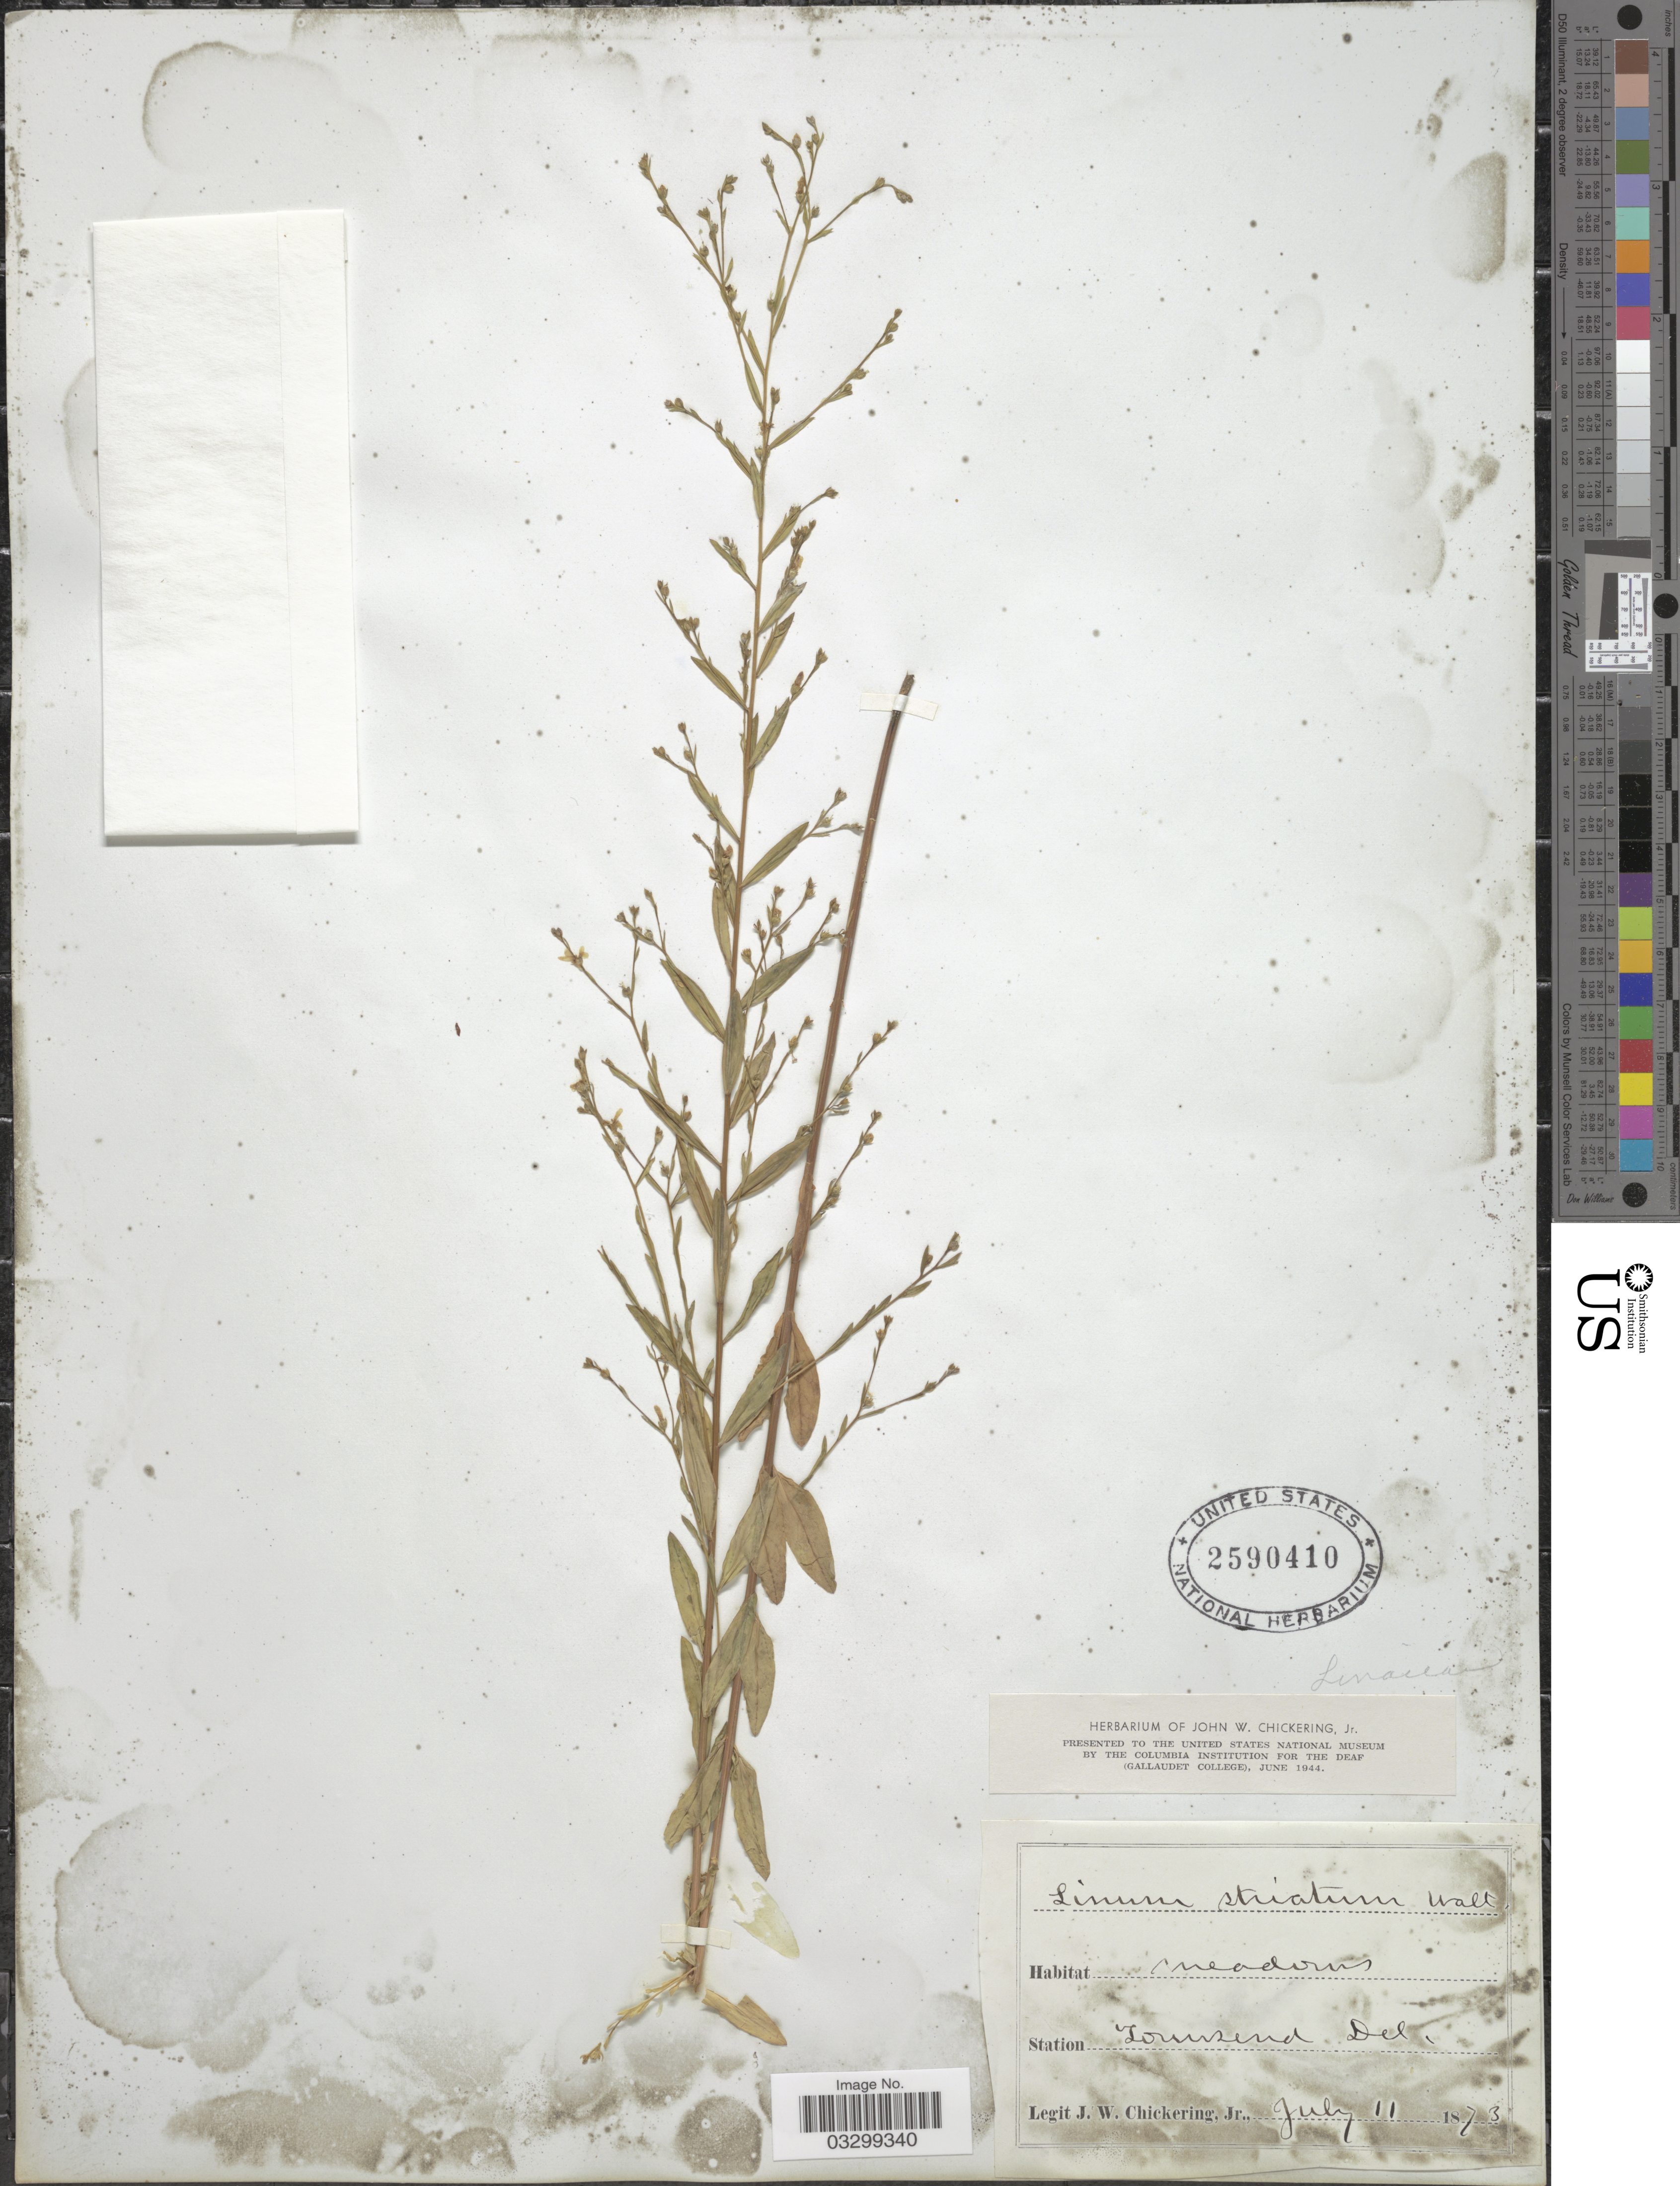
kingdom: Plantae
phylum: Tracheophyta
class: Magnoliopsida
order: Malpighiales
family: Linaceae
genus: Linum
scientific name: Linum striatum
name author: Walter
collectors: J. W. Chickering Jr.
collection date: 1873-07-11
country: United States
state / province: Delaware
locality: Townsend.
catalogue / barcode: US 2590410